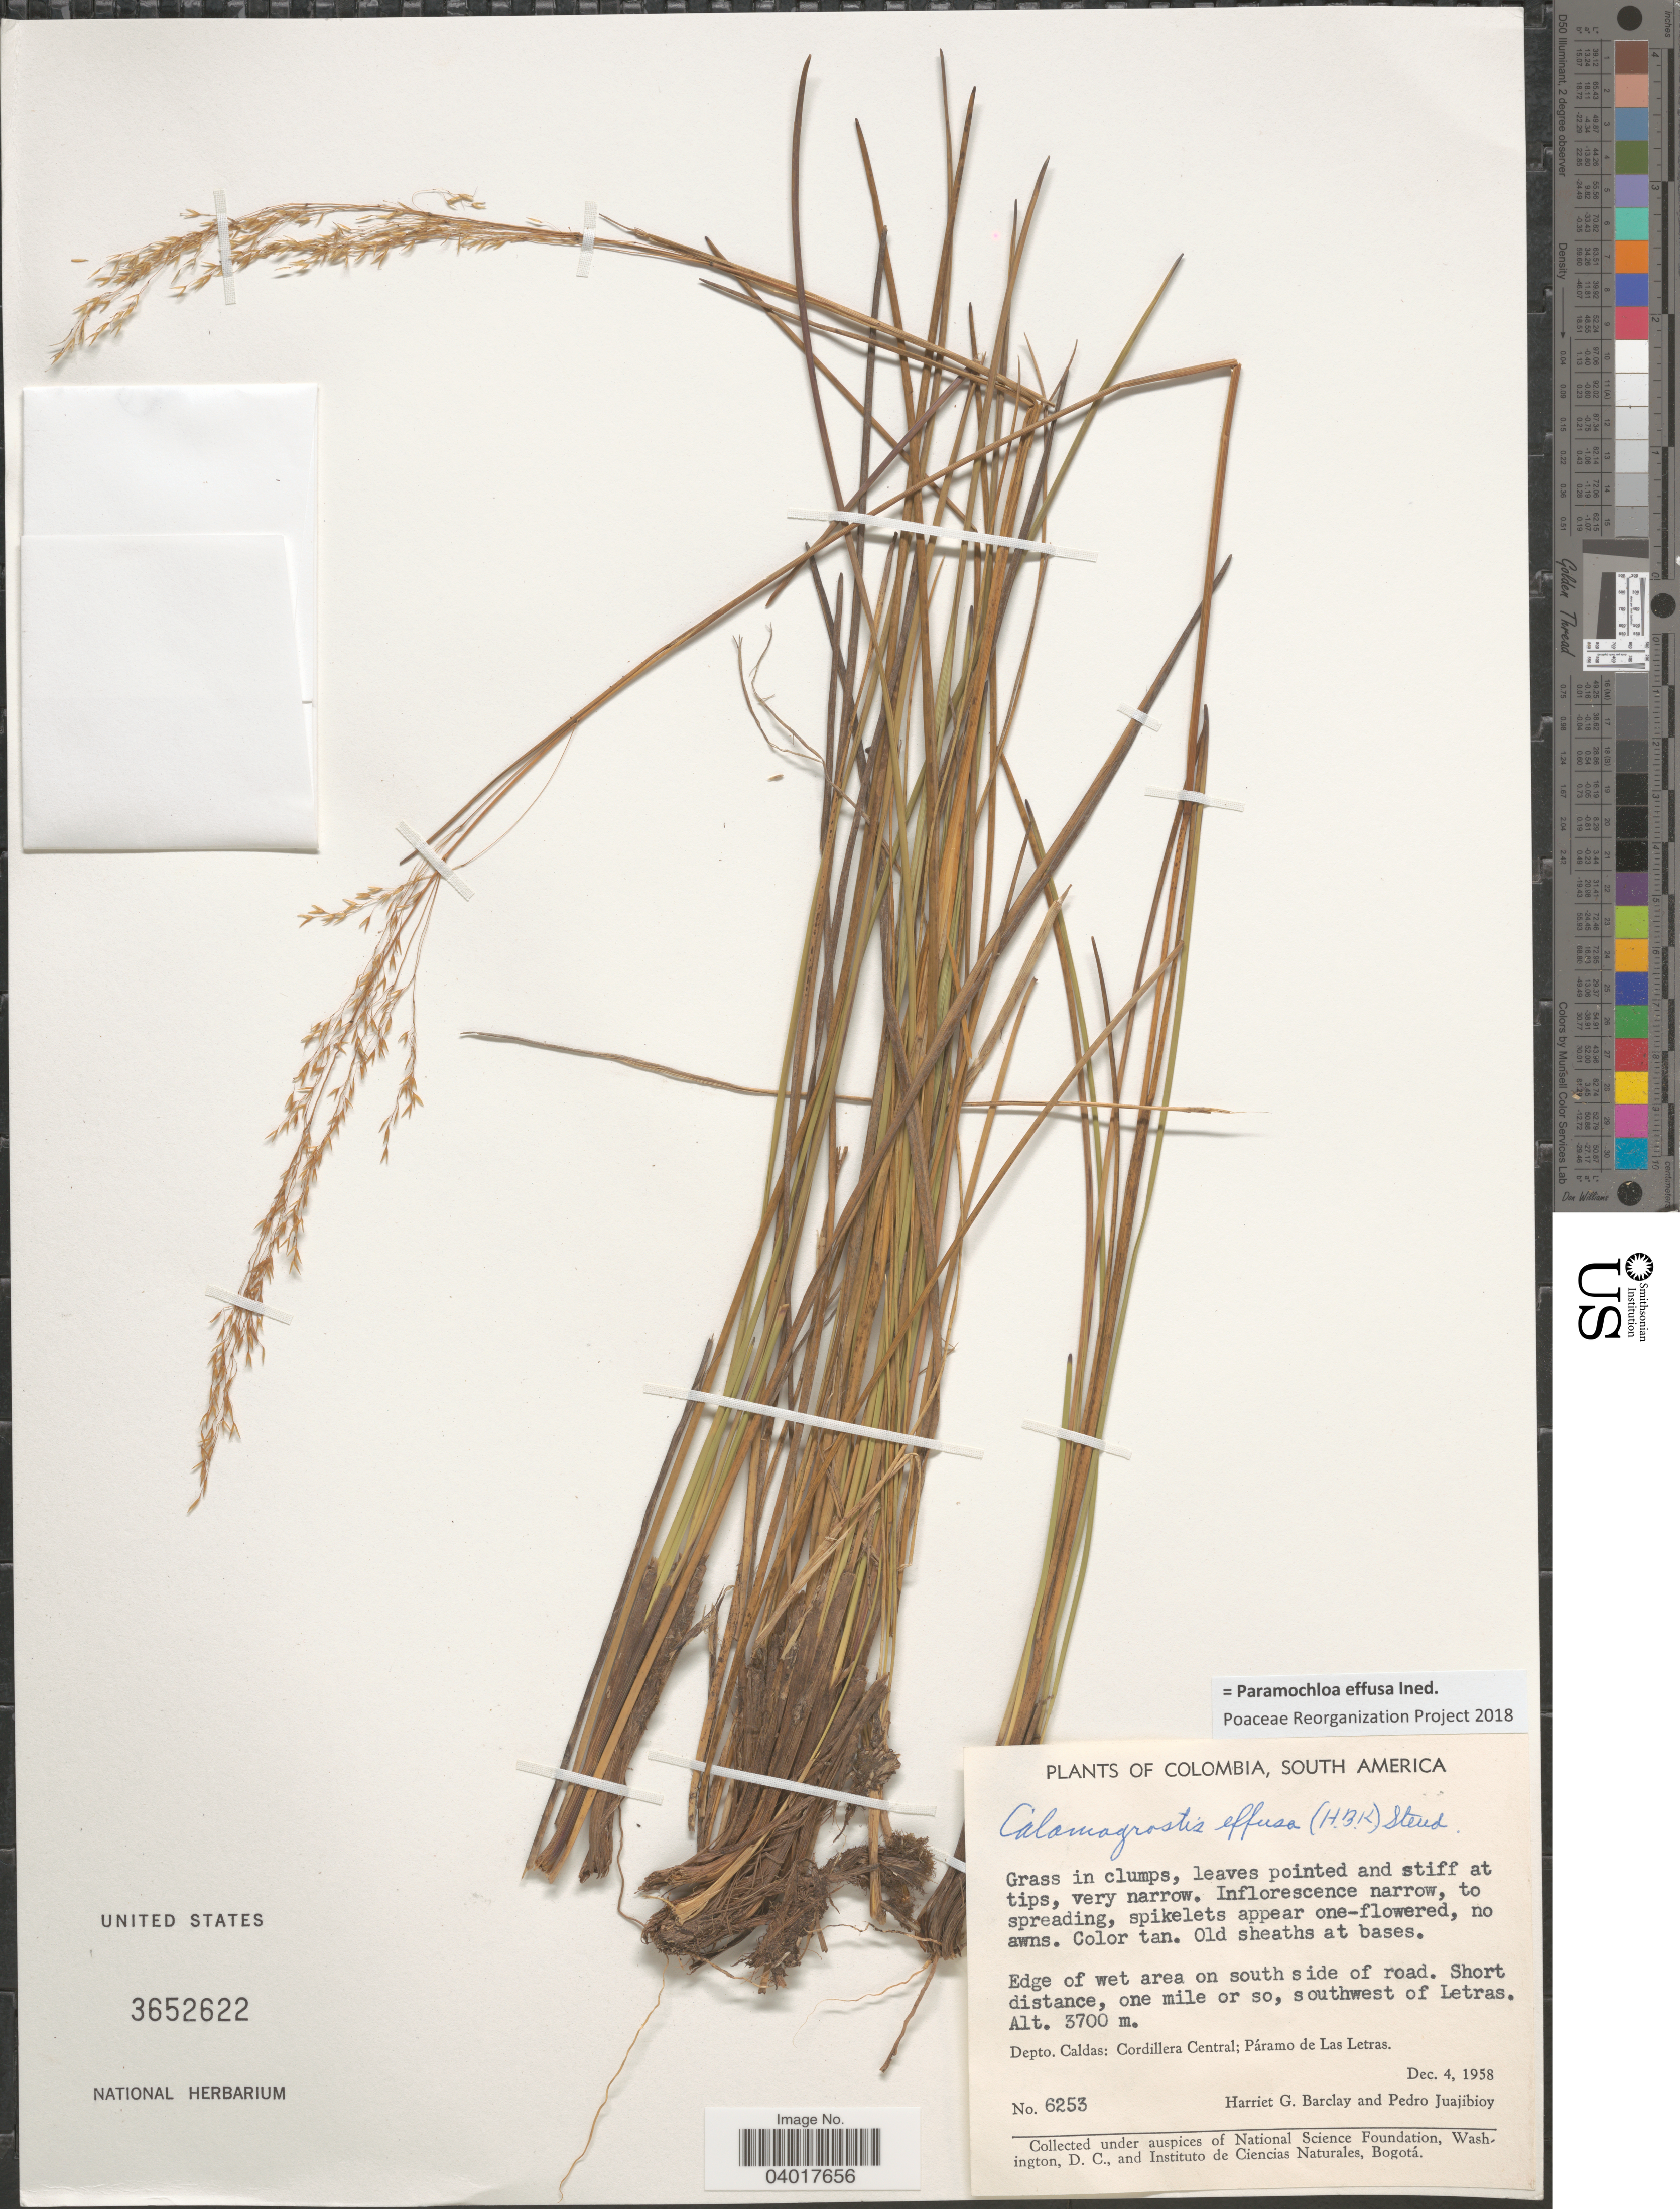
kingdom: Plantae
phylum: Tracheophyta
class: Liliopsida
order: Poales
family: Poaceae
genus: Paramochloa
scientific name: Paramochloa effusa ined.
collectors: H. G. Barclay & P. Juajibioy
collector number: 6253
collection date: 1958-12-04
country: Colombia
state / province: Caldas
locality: Edge of wet area on south side of road. Short distance, one mile or so, southwest of Letras. Depto. Caldas: Cordillera Central; Páramo de Las Letras.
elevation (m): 3700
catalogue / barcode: US 3652622